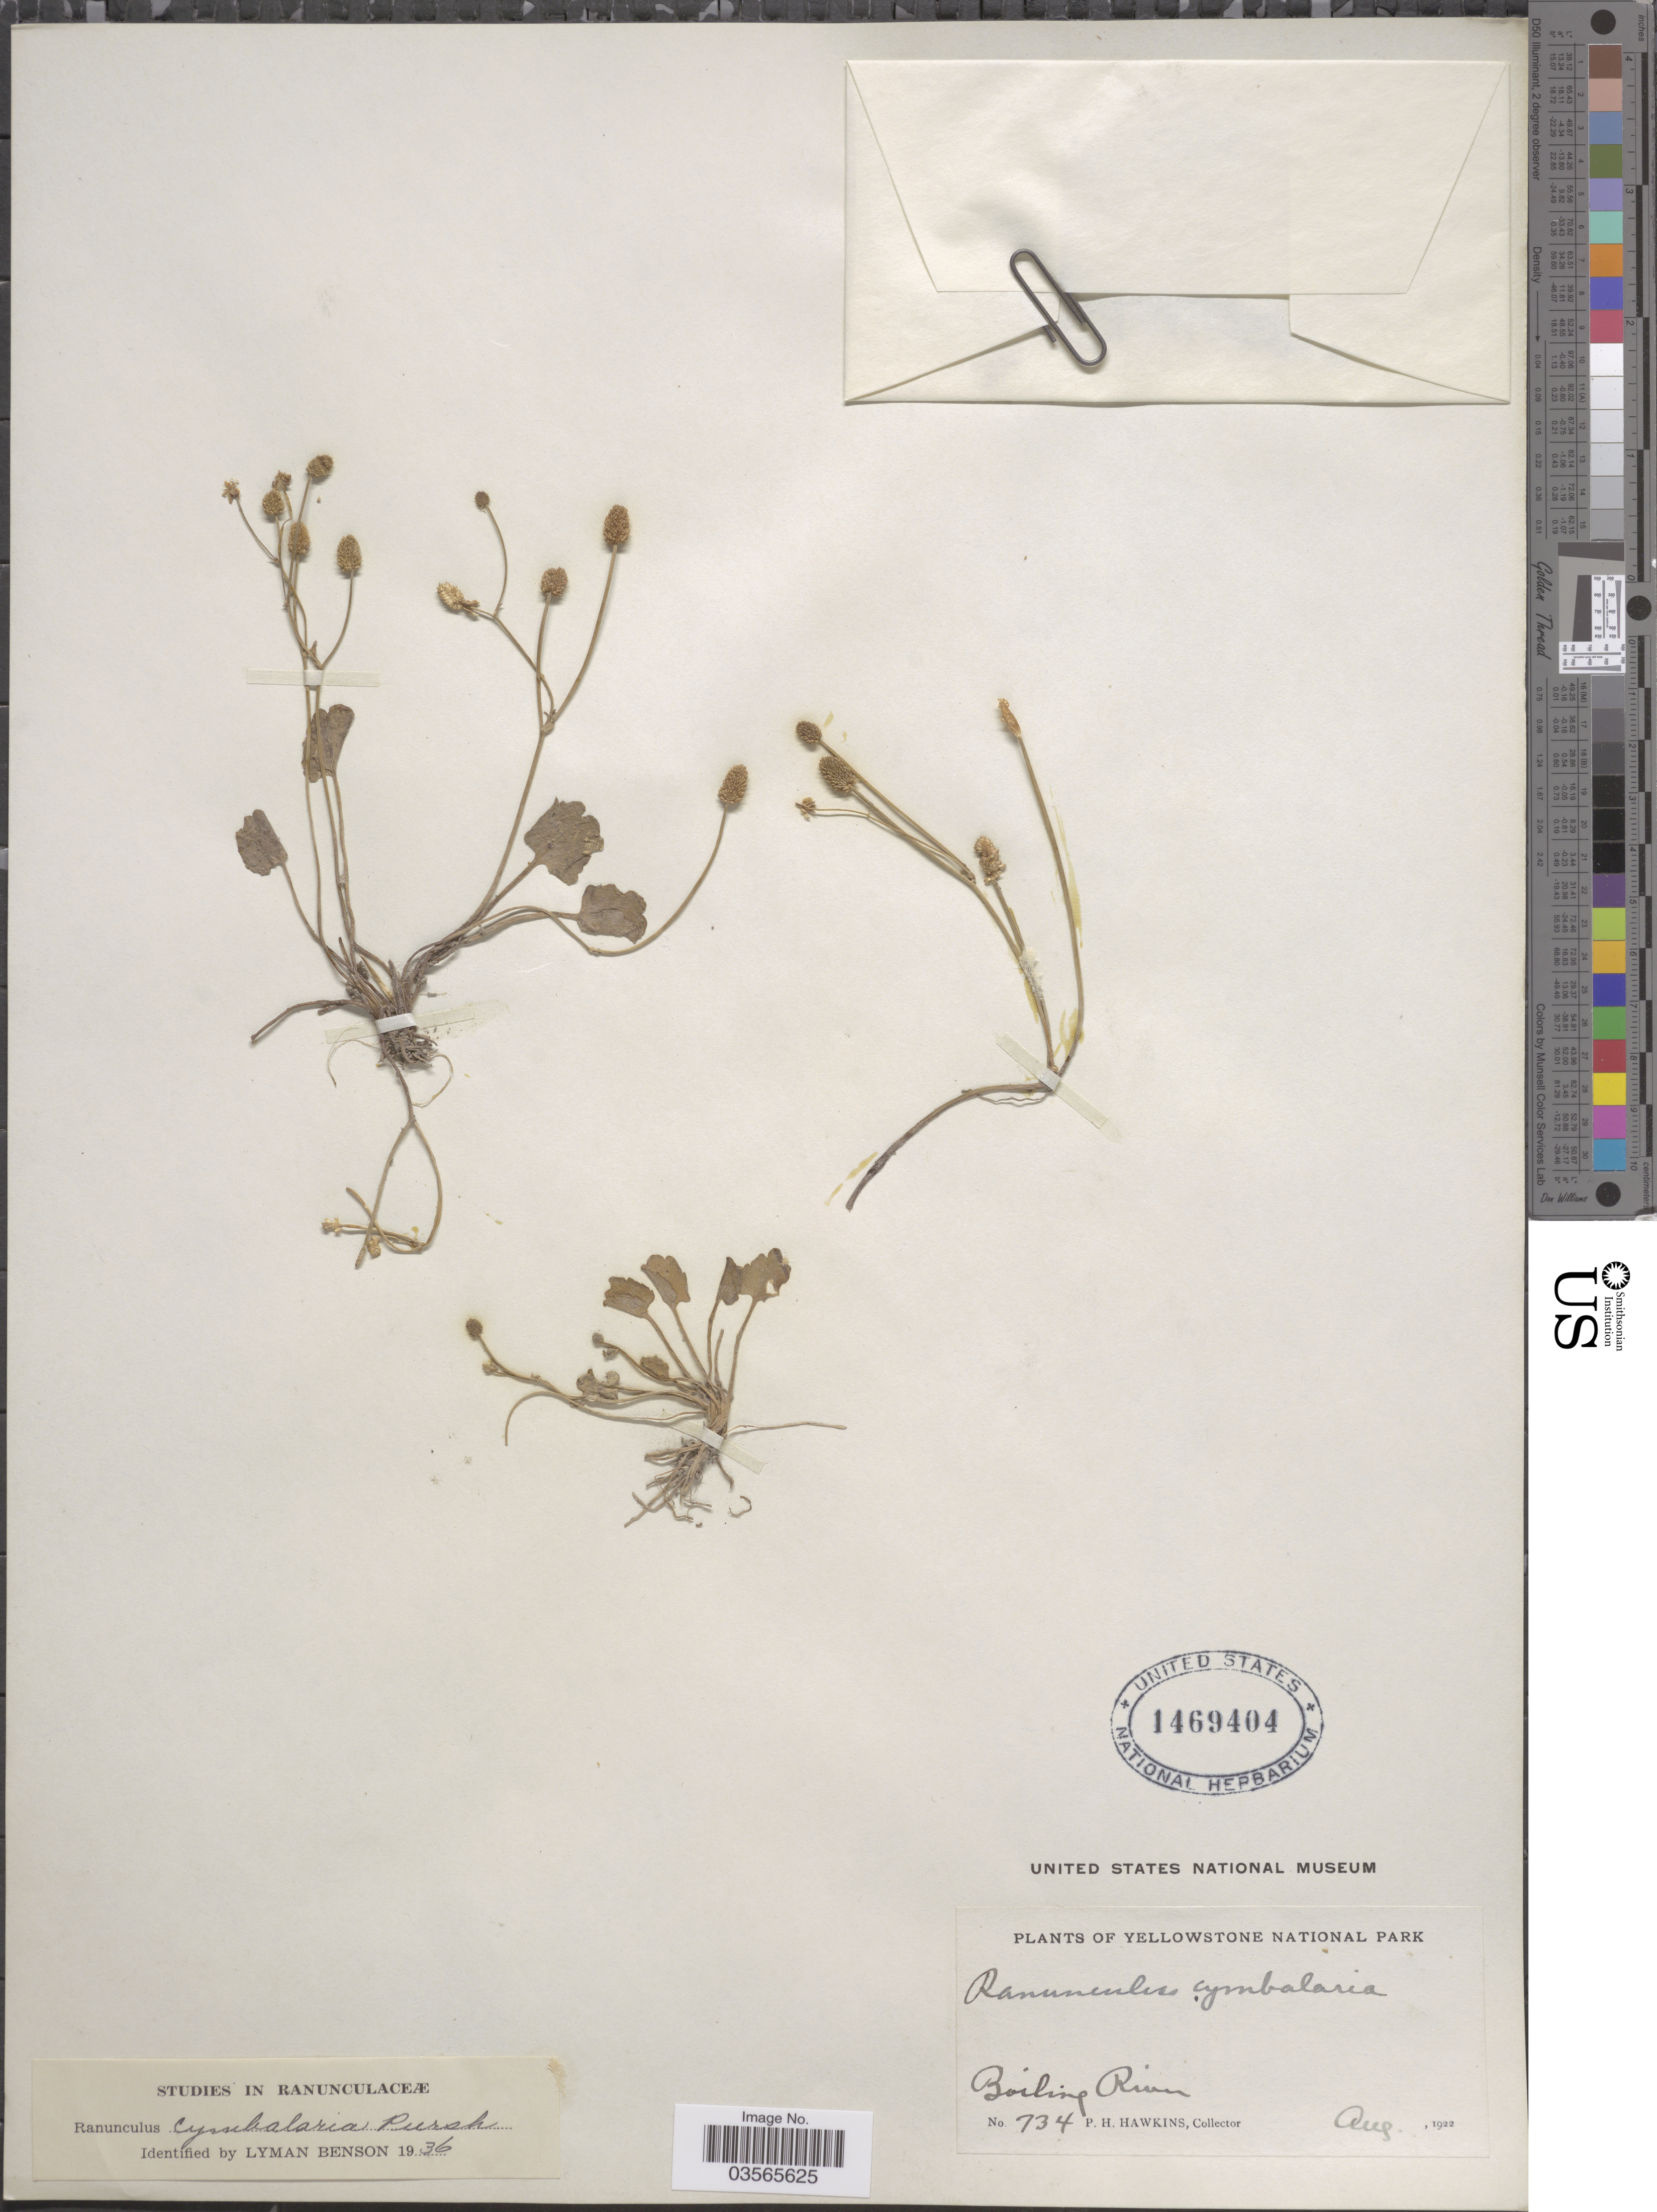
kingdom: Plantae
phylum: Tracheophyta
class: Magnoliopsida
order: Ranunculales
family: Ranunculaceae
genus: Halerpestes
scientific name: Halerpestes cymbalaria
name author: (Pursh) Greene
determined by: Strong, M. T., (US), Smithsonian Institution - National Museum of Natural History (UNITED STATES)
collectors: P. Hawkins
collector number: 734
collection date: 1922-08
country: United States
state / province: Wyoming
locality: Yellowstone National Park. Boiling River.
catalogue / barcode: US 1469404